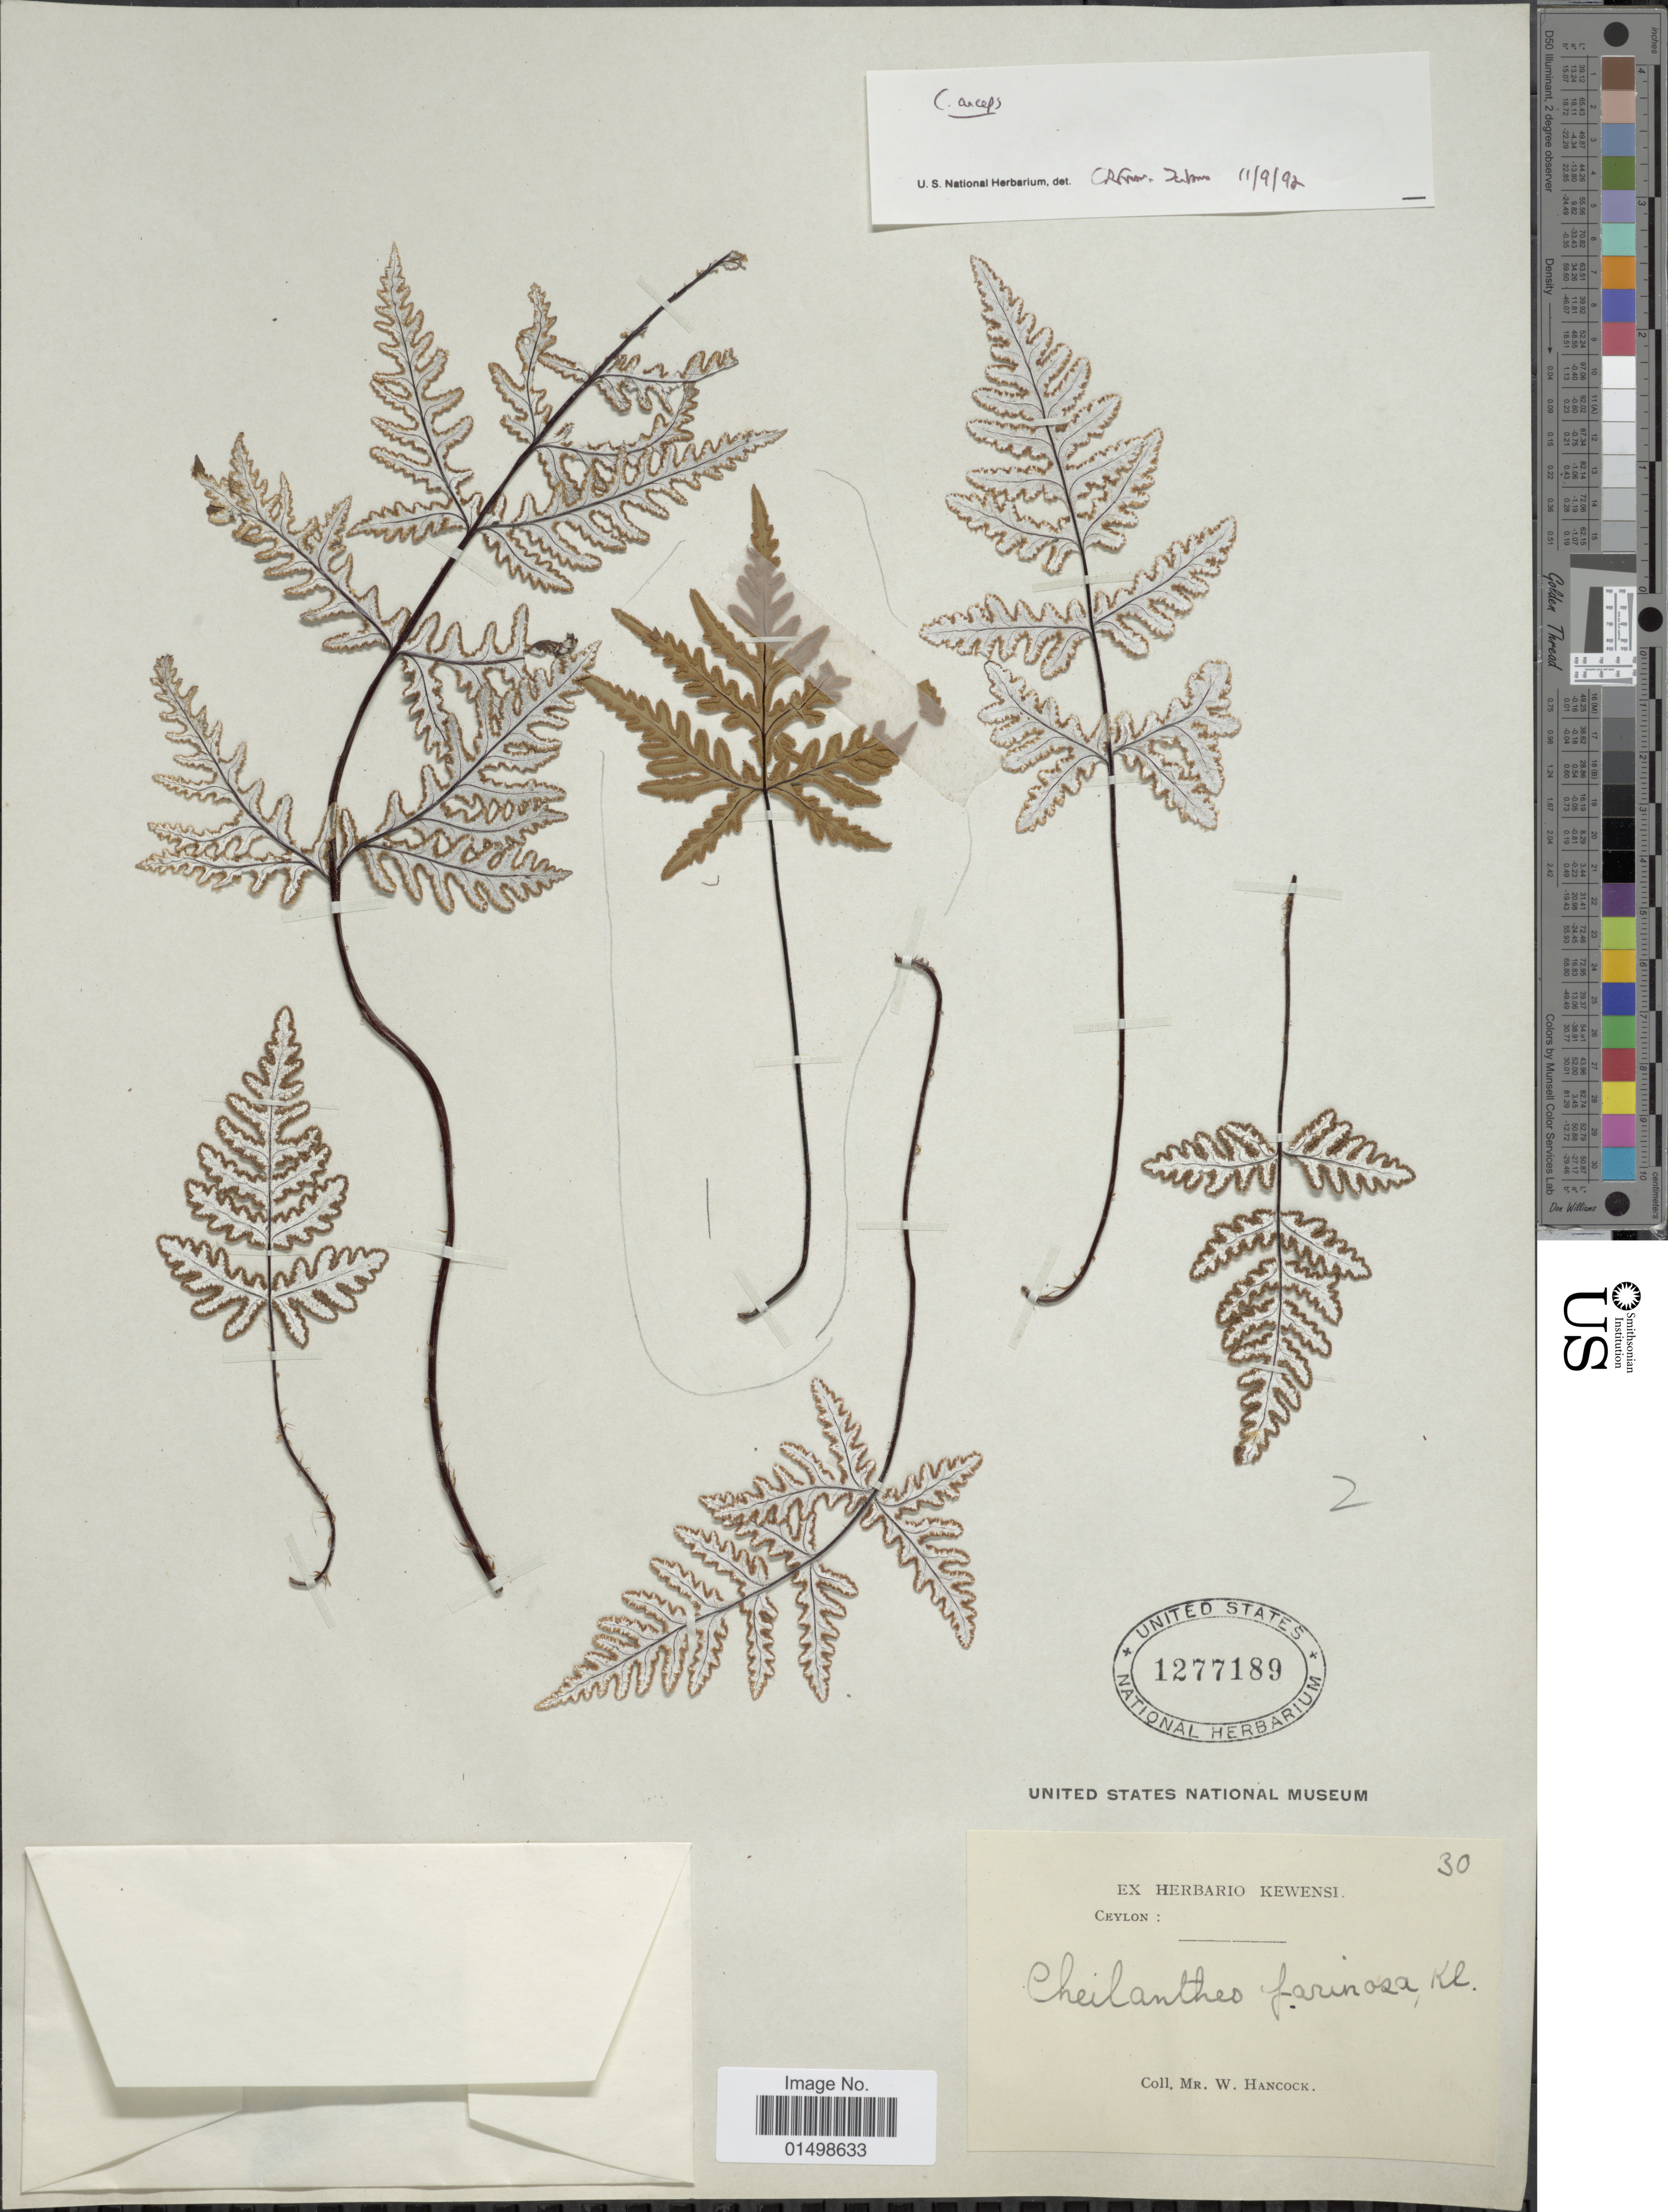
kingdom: Plantae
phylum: Tracheophyta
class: Polypodiopsida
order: Polypodiales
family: Pteridaceae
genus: Aleuritopteris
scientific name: Aleuritopteris subrufa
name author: (Baker) Ching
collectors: W. Hancock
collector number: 30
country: Sri Lanka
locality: Ceylon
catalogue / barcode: US 1277189